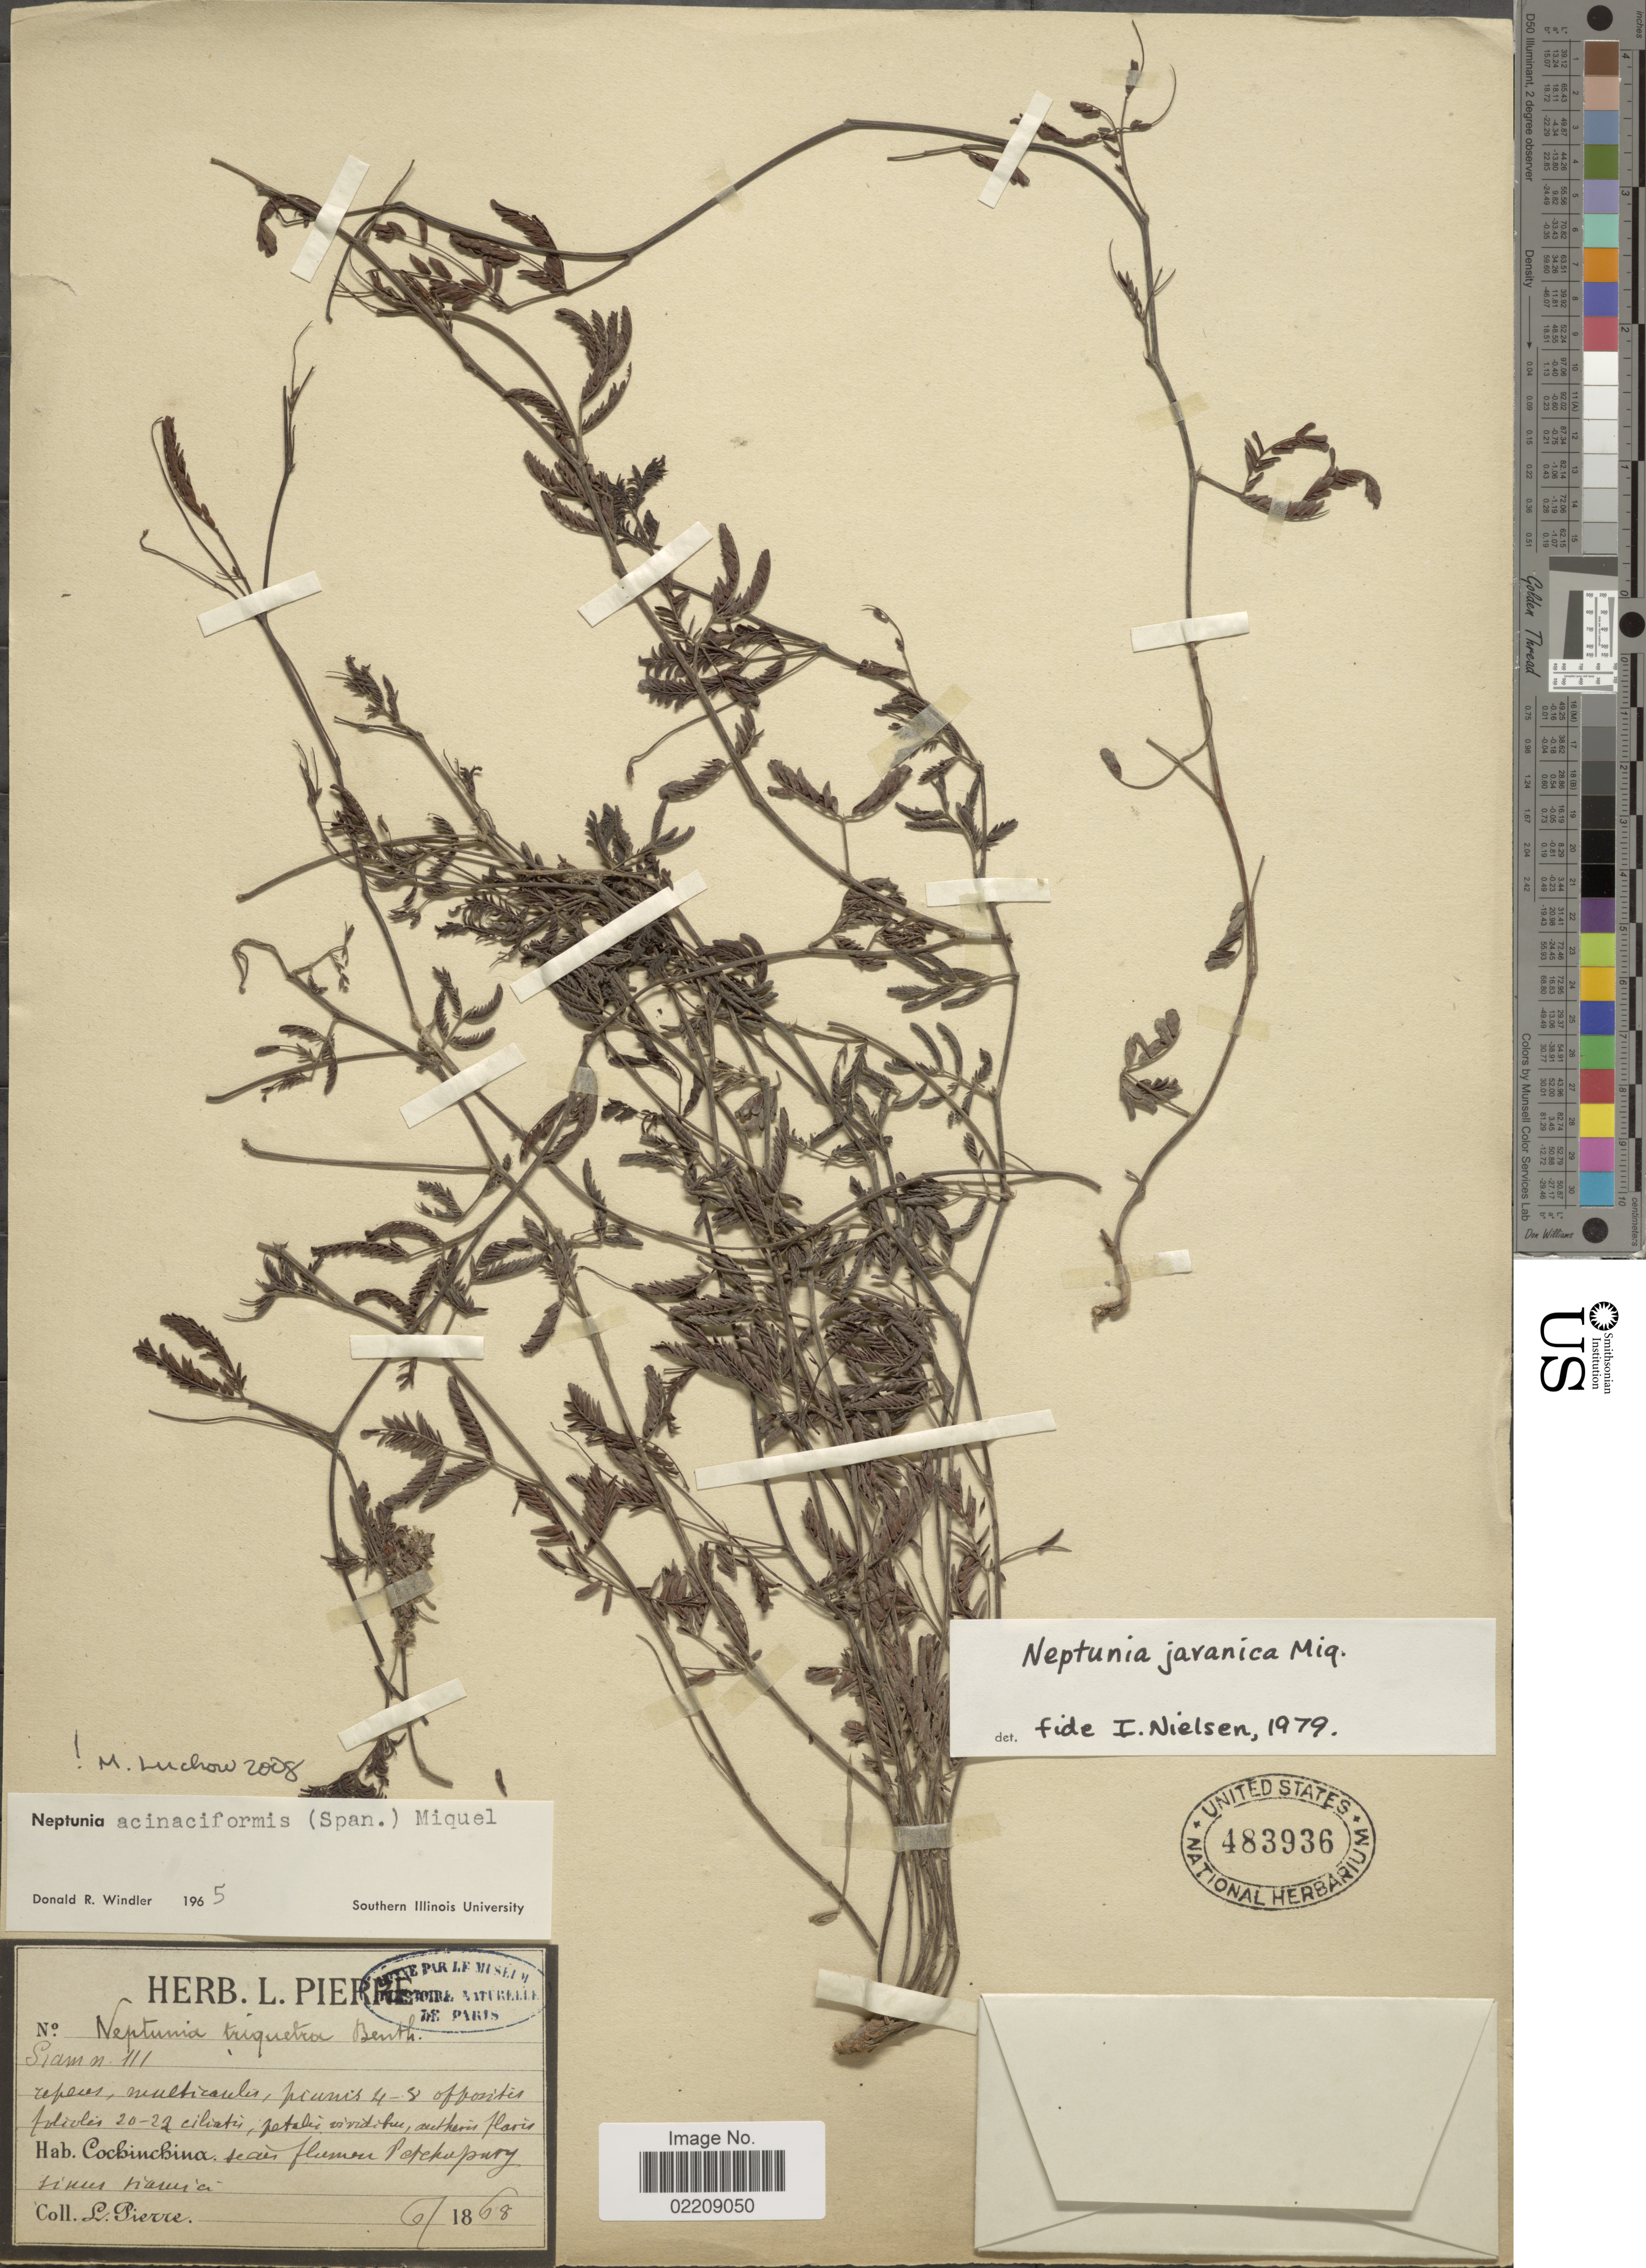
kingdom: Plantae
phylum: Tracheophyta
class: Magnoliopsida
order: Fabales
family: Fabaceae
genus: Neptunia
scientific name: Neptunia acinaciformis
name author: (Span.) Miq.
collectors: L. Pierre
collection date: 1868-06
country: Vietnam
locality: Cochinchina. teaes flumeu prope kupunry [illegible text]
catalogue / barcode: US 483936